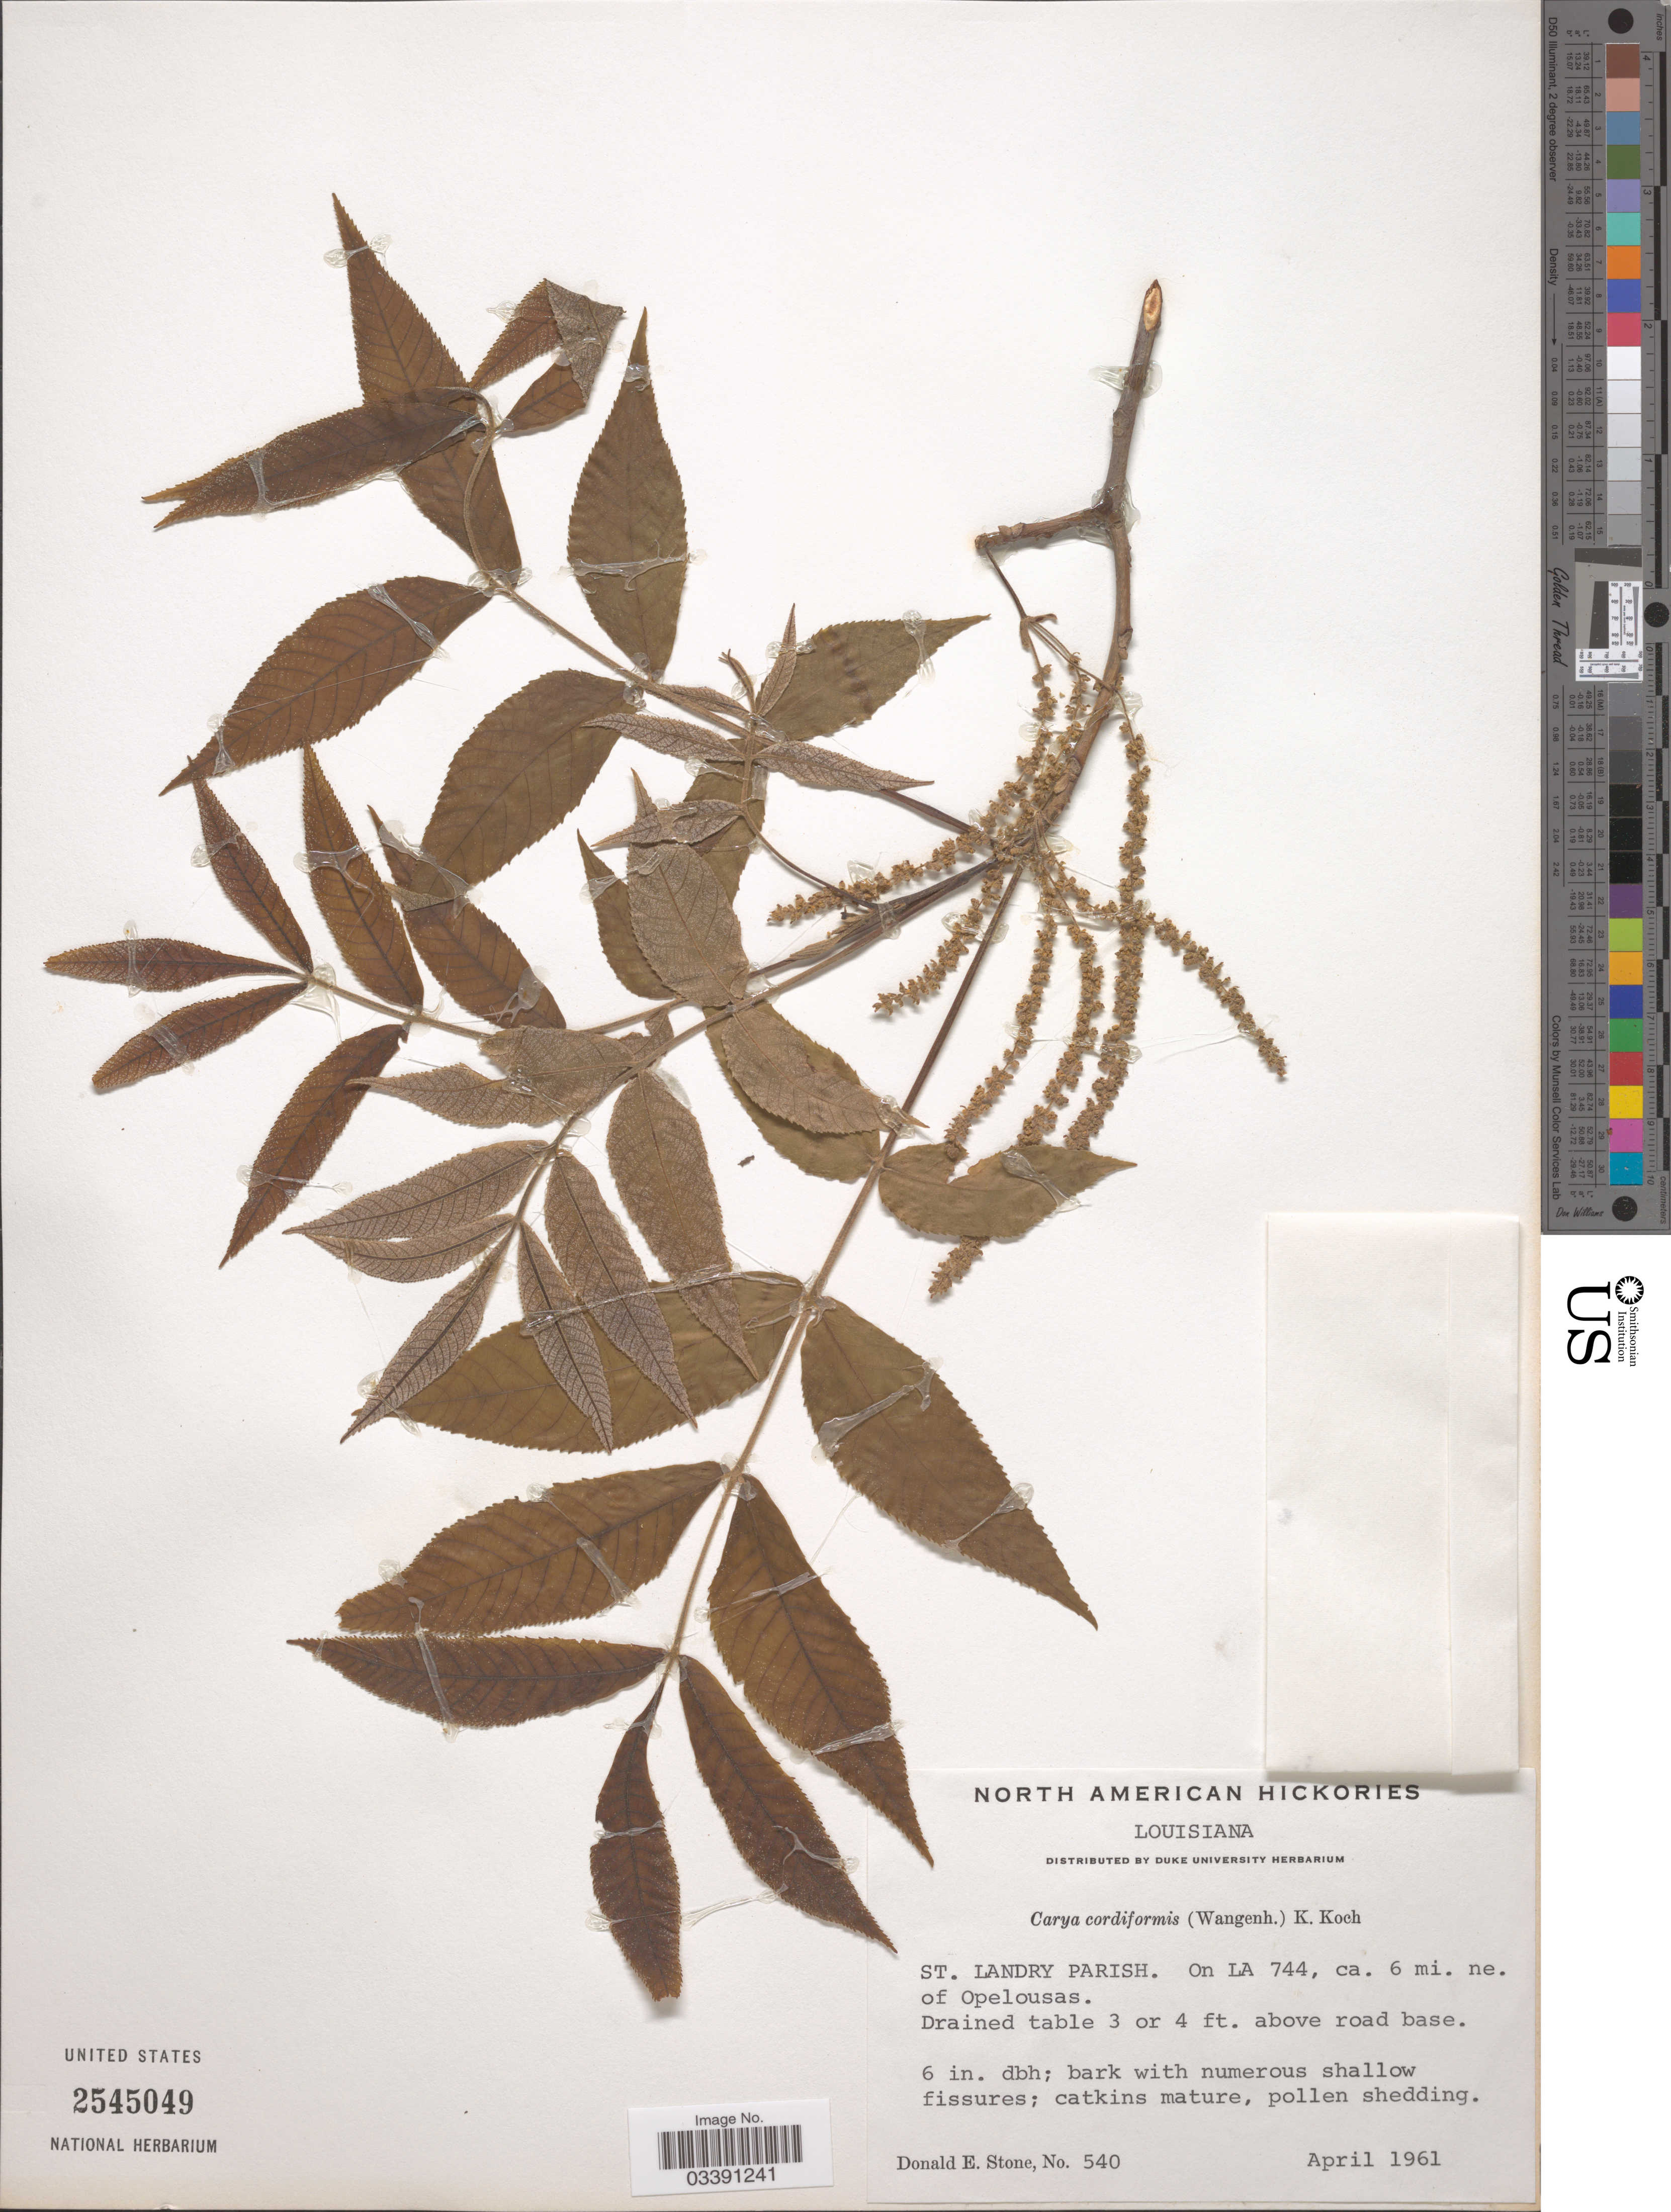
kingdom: Plantae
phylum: Tracheophyta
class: Magnoliopsida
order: Fagales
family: Juglandaceae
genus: Carya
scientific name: Carya cordiformis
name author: (Wangenh.) K. Koch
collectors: D. Stone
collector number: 540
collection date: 1961-04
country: United States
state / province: Louisiana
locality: St. Landry Parish. On LA 744, ca. 6 mi. ne. of Opelousas.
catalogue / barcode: US 2545049